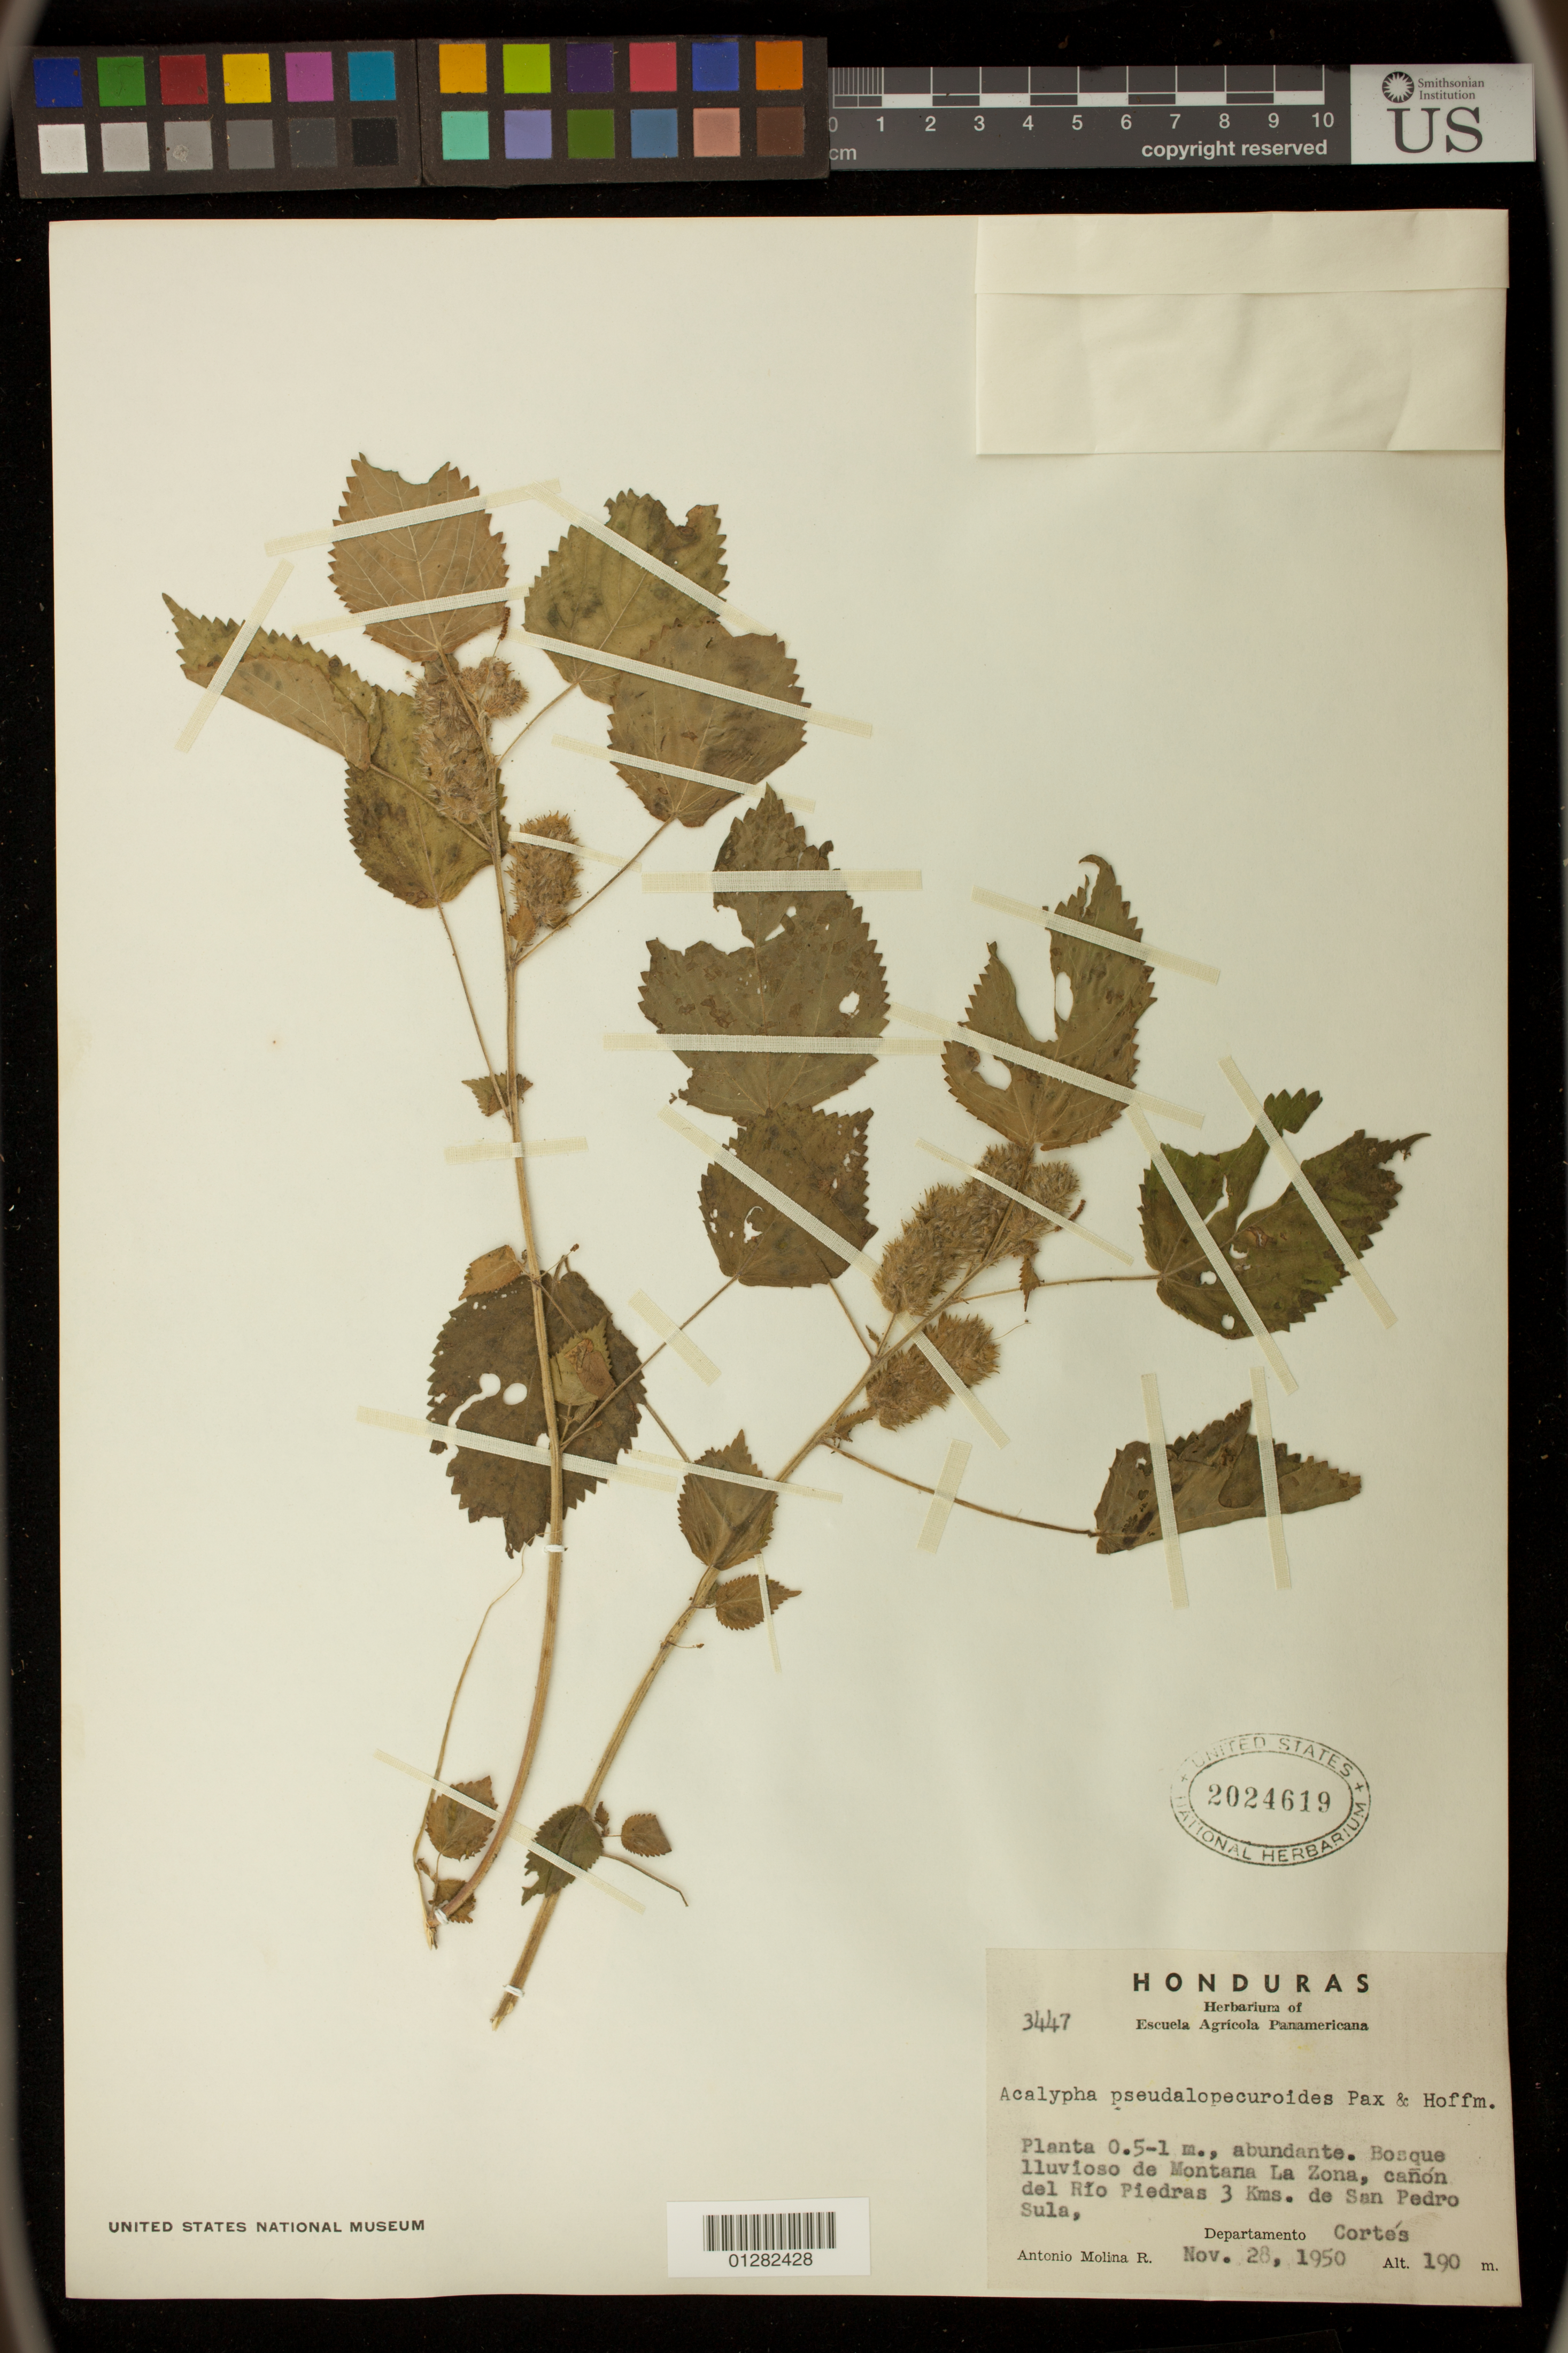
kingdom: Plantae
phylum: Tracheophyta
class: Magnoliopsida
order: Malpighiales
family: Euphorbiaceae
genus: Acalypha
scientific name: Acalypha pseudalopecuroides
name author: Pax & K. Hoffm. in Engl.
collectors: M. E. Jones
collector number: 3447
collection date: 1950-11-28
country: Honduras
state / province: Cortés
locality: Bosque lluvioso de Montana La Zona, canon del Rio Piedras 3 Kms. de San Pedro Sula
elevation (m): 190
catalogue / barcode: US 2024619